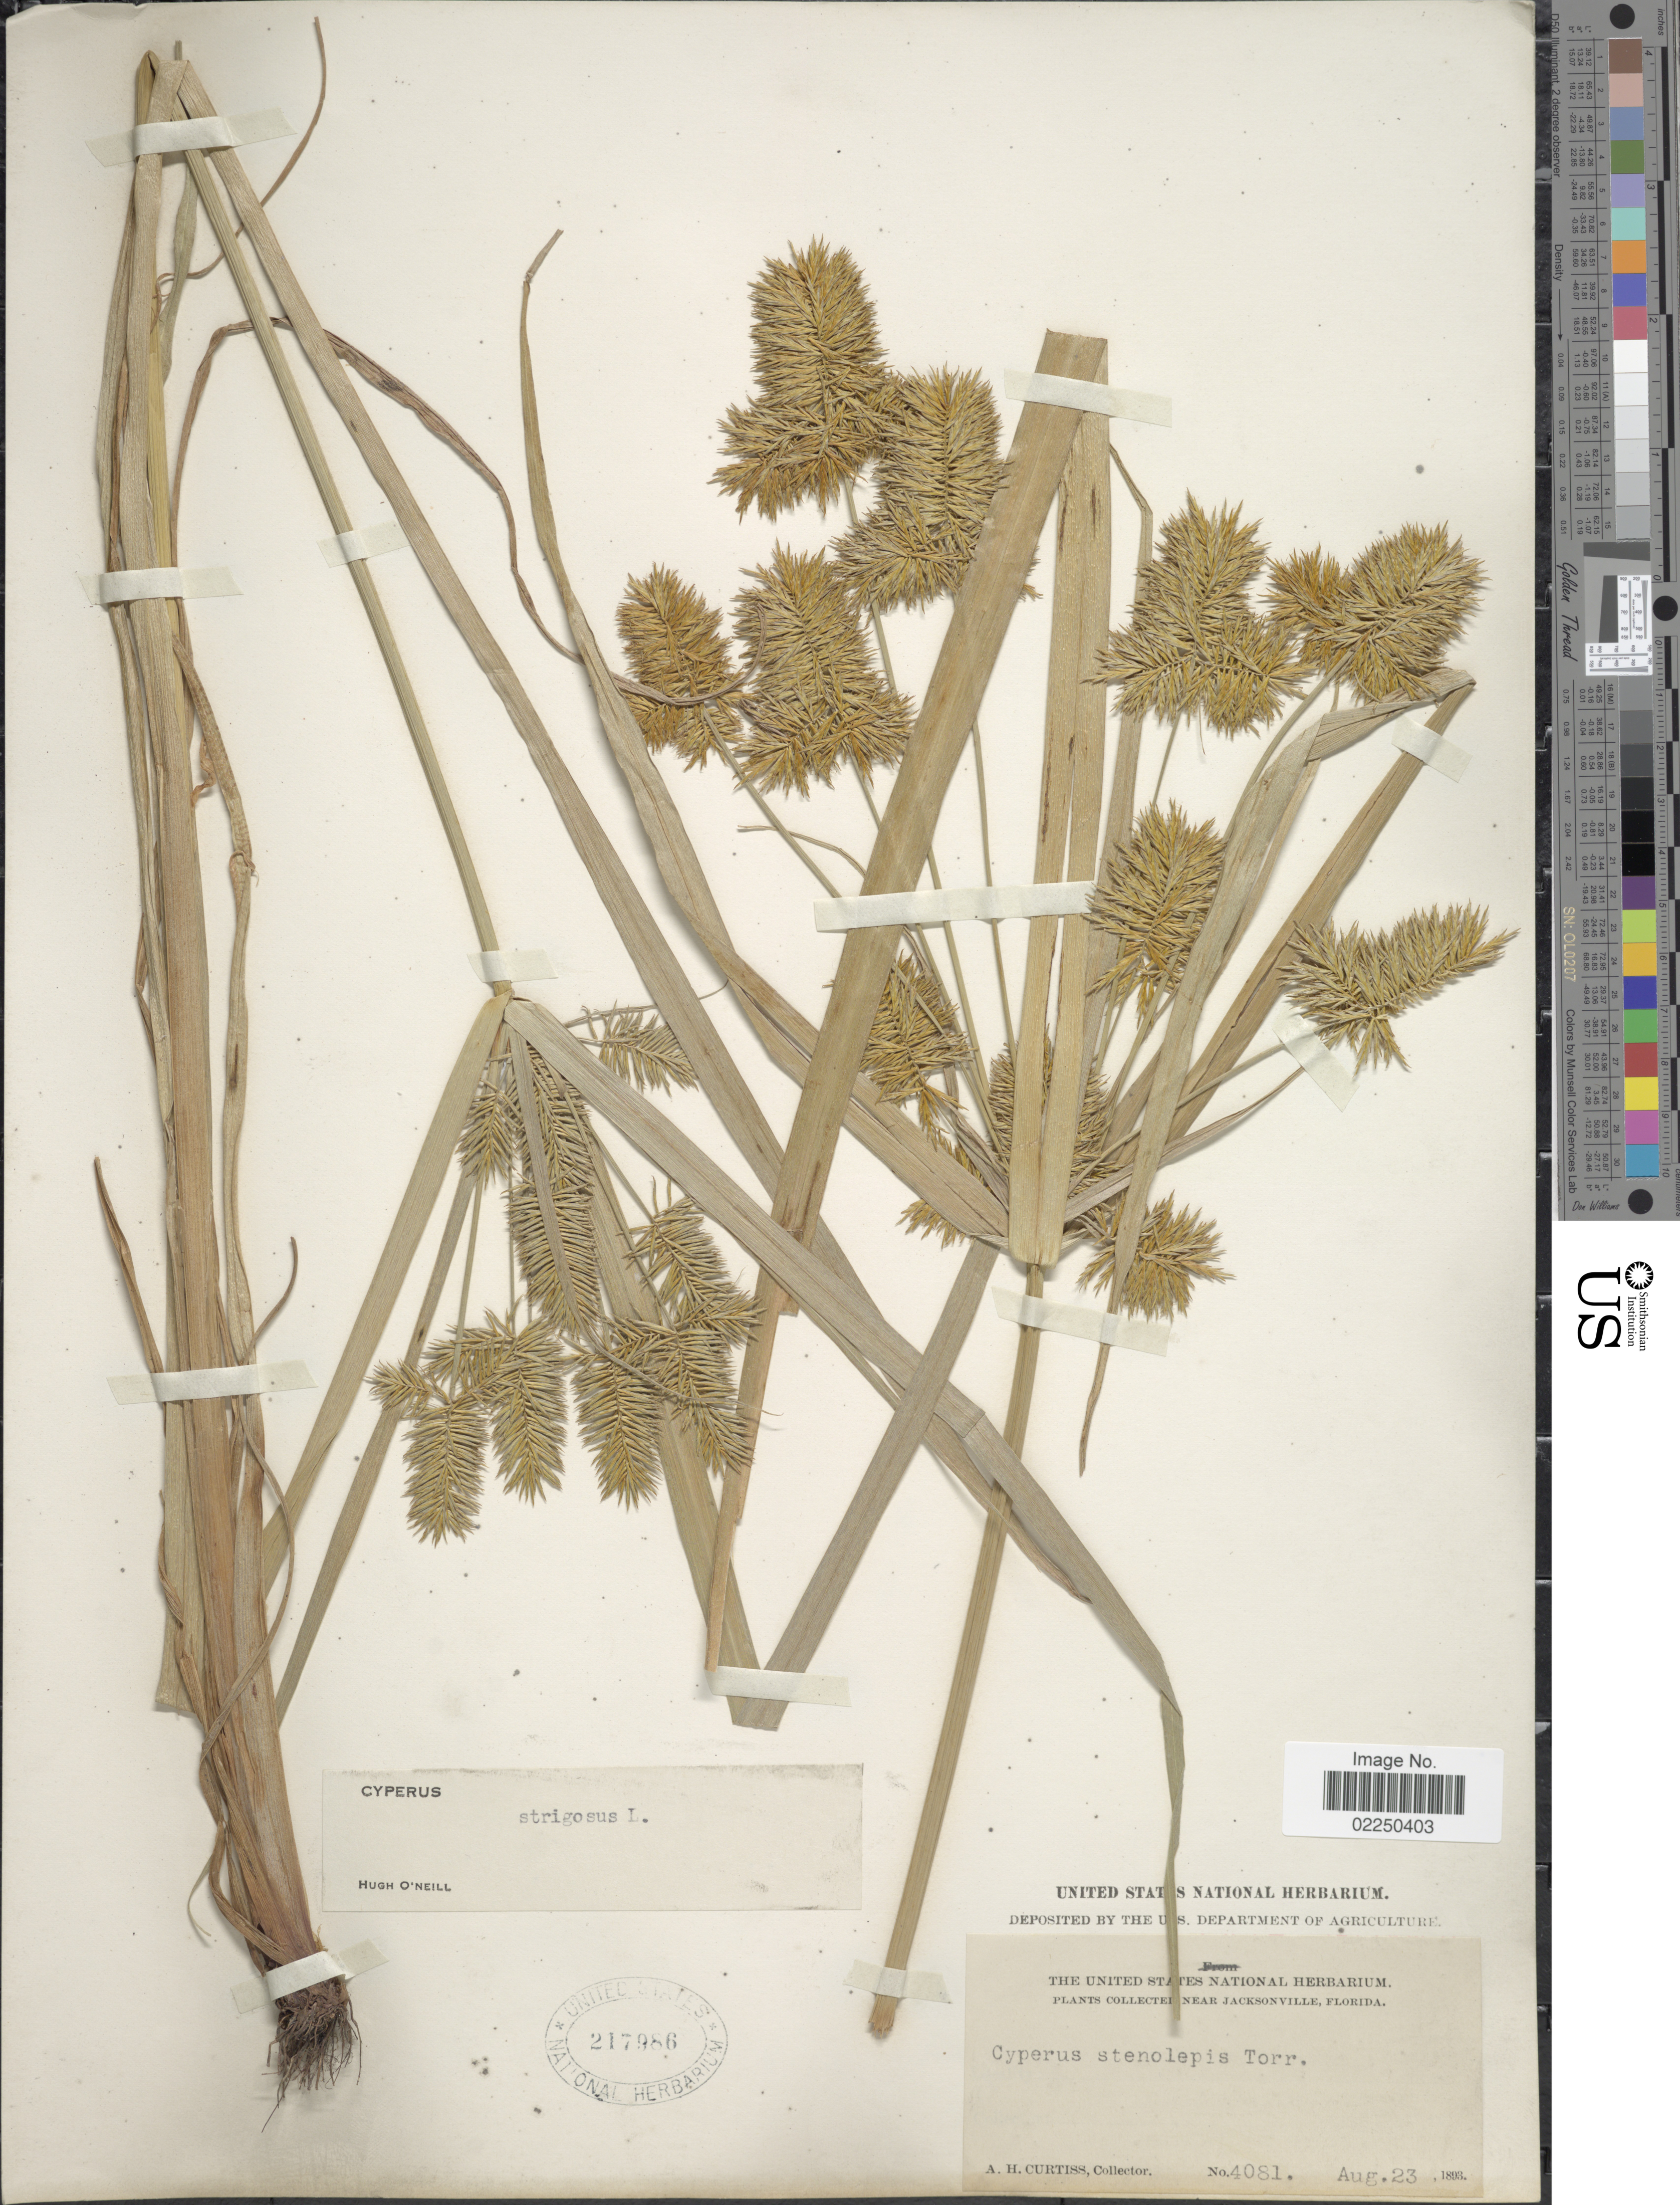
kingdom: Plantae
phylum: Tracheophyta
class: Liliopsida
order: Poales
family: Cyperaceae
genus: Cyperus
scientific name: Cyperus strigosus var. stenolepis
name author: (Torr.) Kük.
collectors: A. H. Curtiss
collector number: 4081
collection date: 1893-08-23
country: United States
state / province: Florida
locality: Near Jacksonville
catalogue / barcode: US 217986